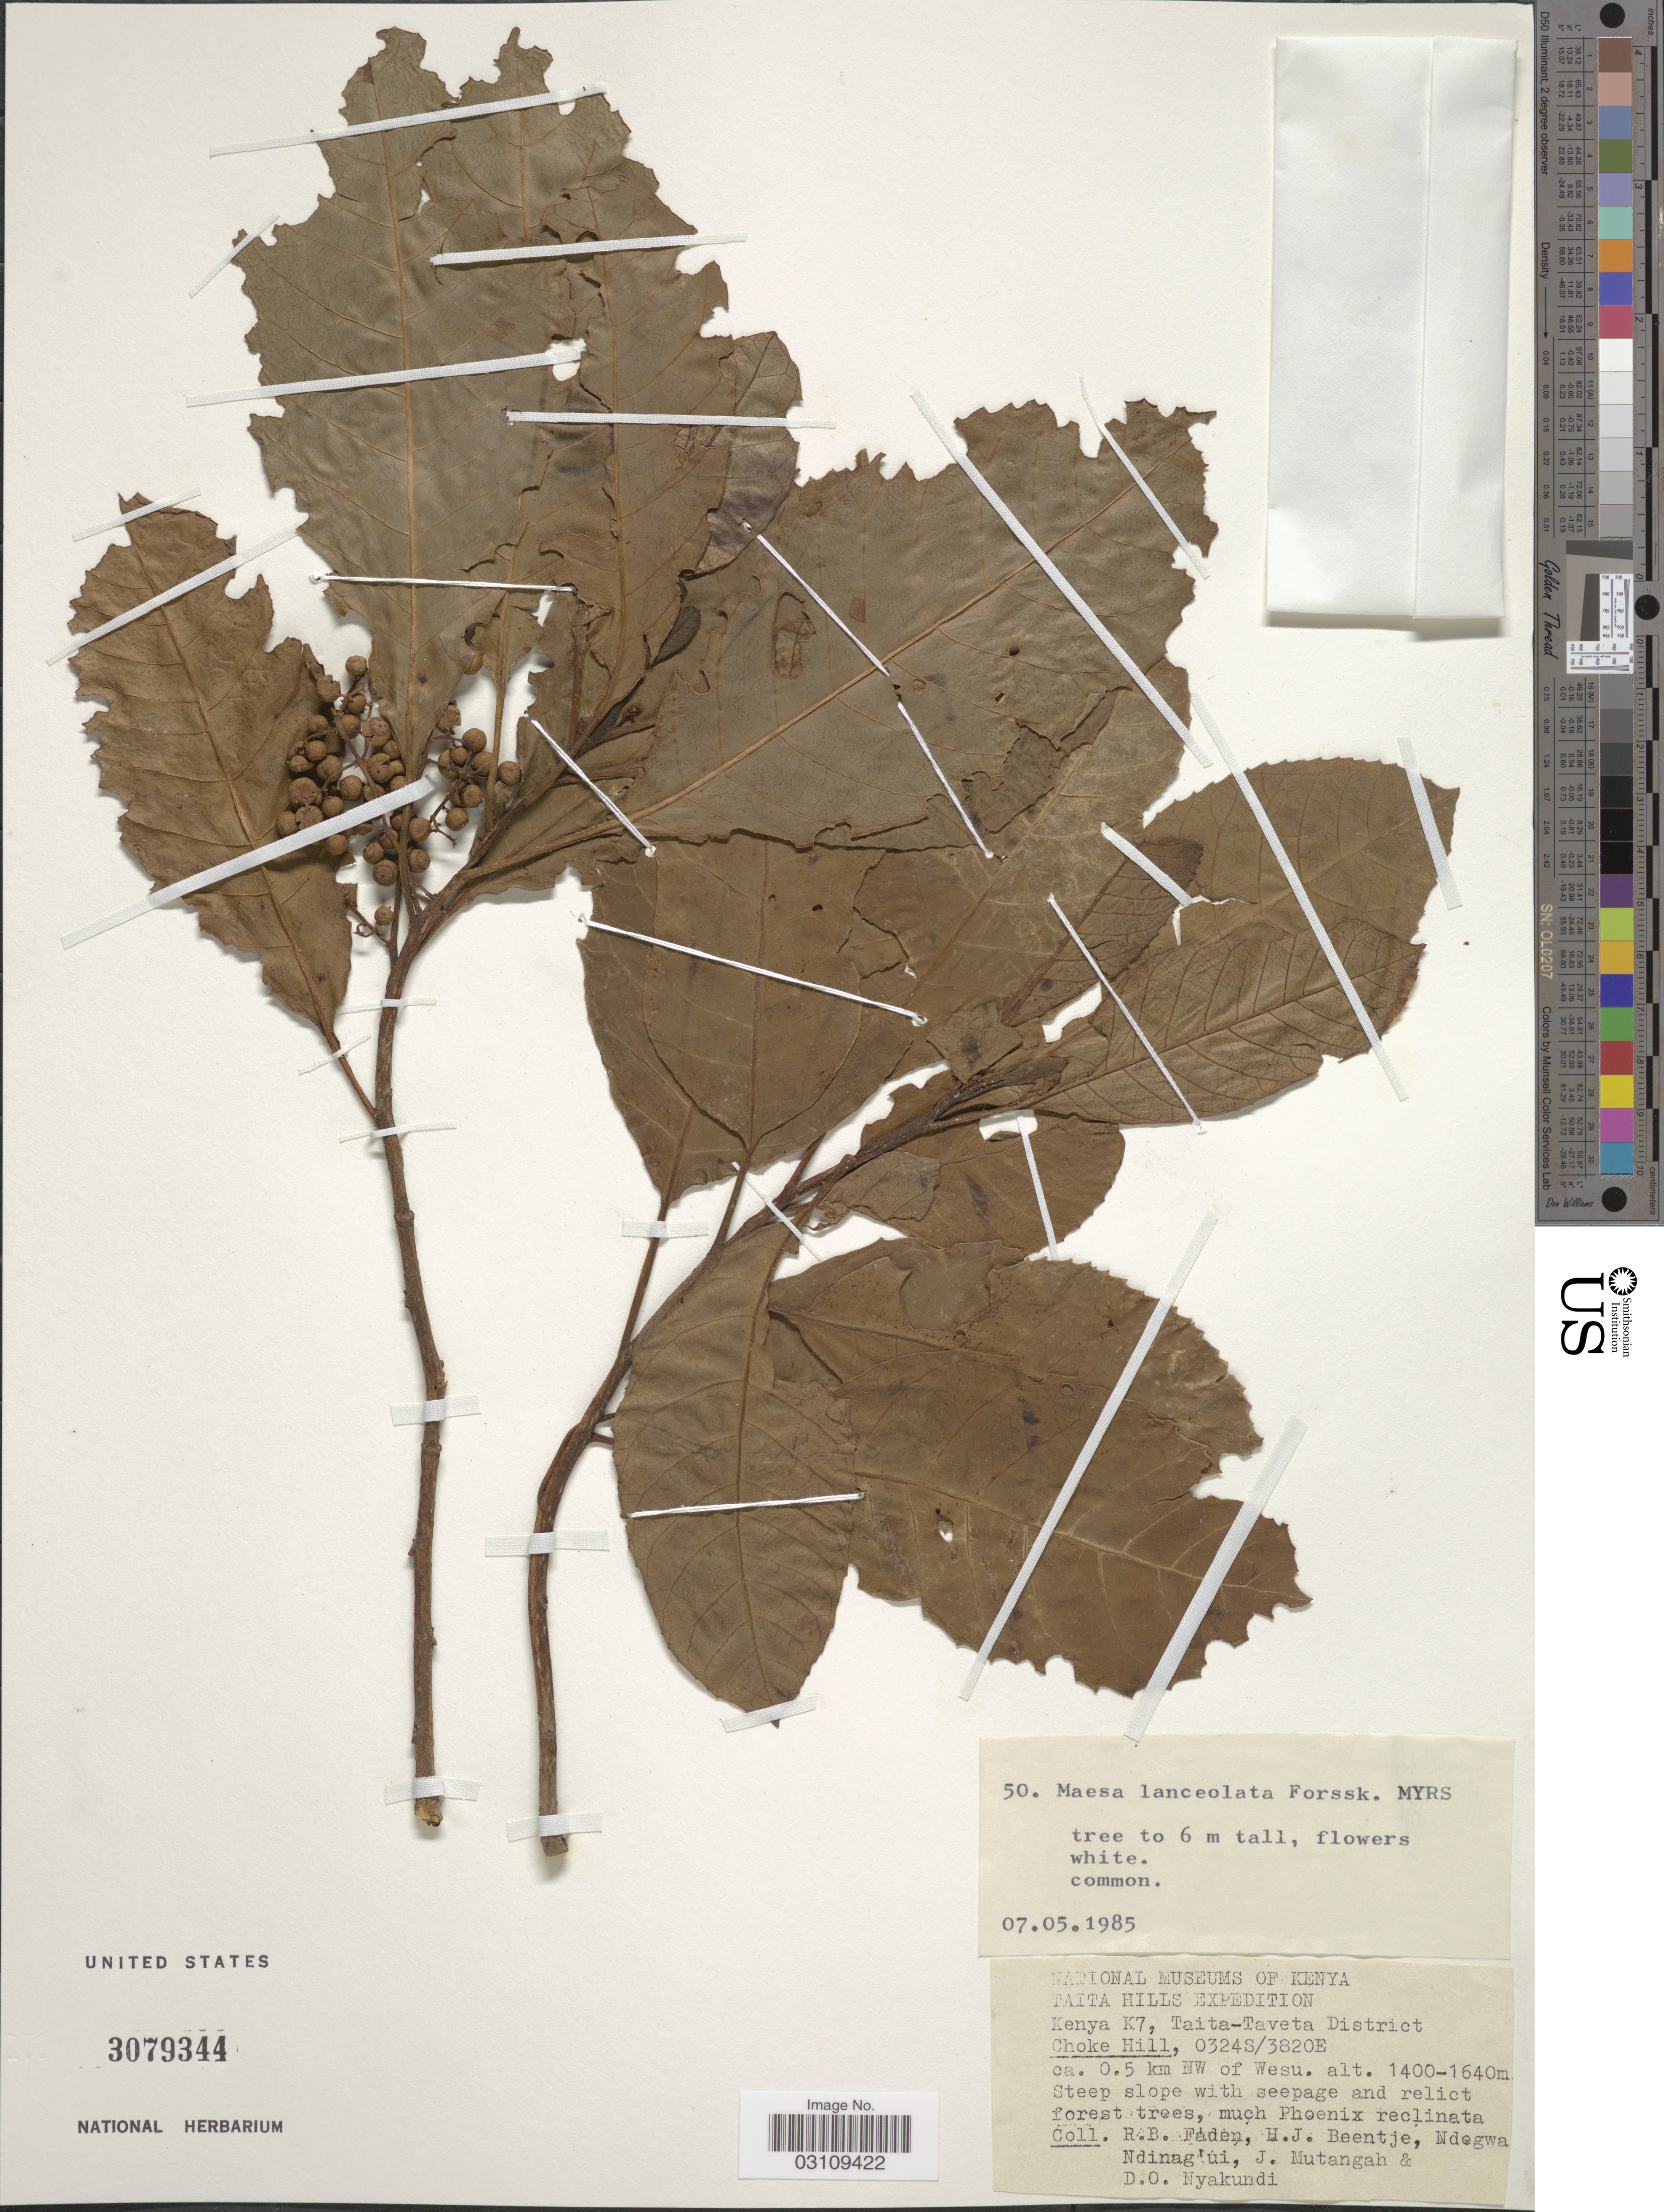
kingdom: Plantae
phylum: Tracheophyta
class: Magnoliopsida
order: Ericales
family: Primulaceae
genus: Maesa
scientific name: Maesa lanceolata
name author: Forssk.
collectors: R. B. Faden, H. J. Beentje, Ndegwa Ndiang'ui, J. Mutangah & D. Nyakundi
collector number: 50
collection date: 1985-05-07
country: Kenya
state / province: Taita Taveta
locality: Taita Hills, K7, Taita-Taveta District, Choke Hill. ca. 0.5 km NW of Wesu.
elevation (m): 1400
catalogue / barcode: US 3079344